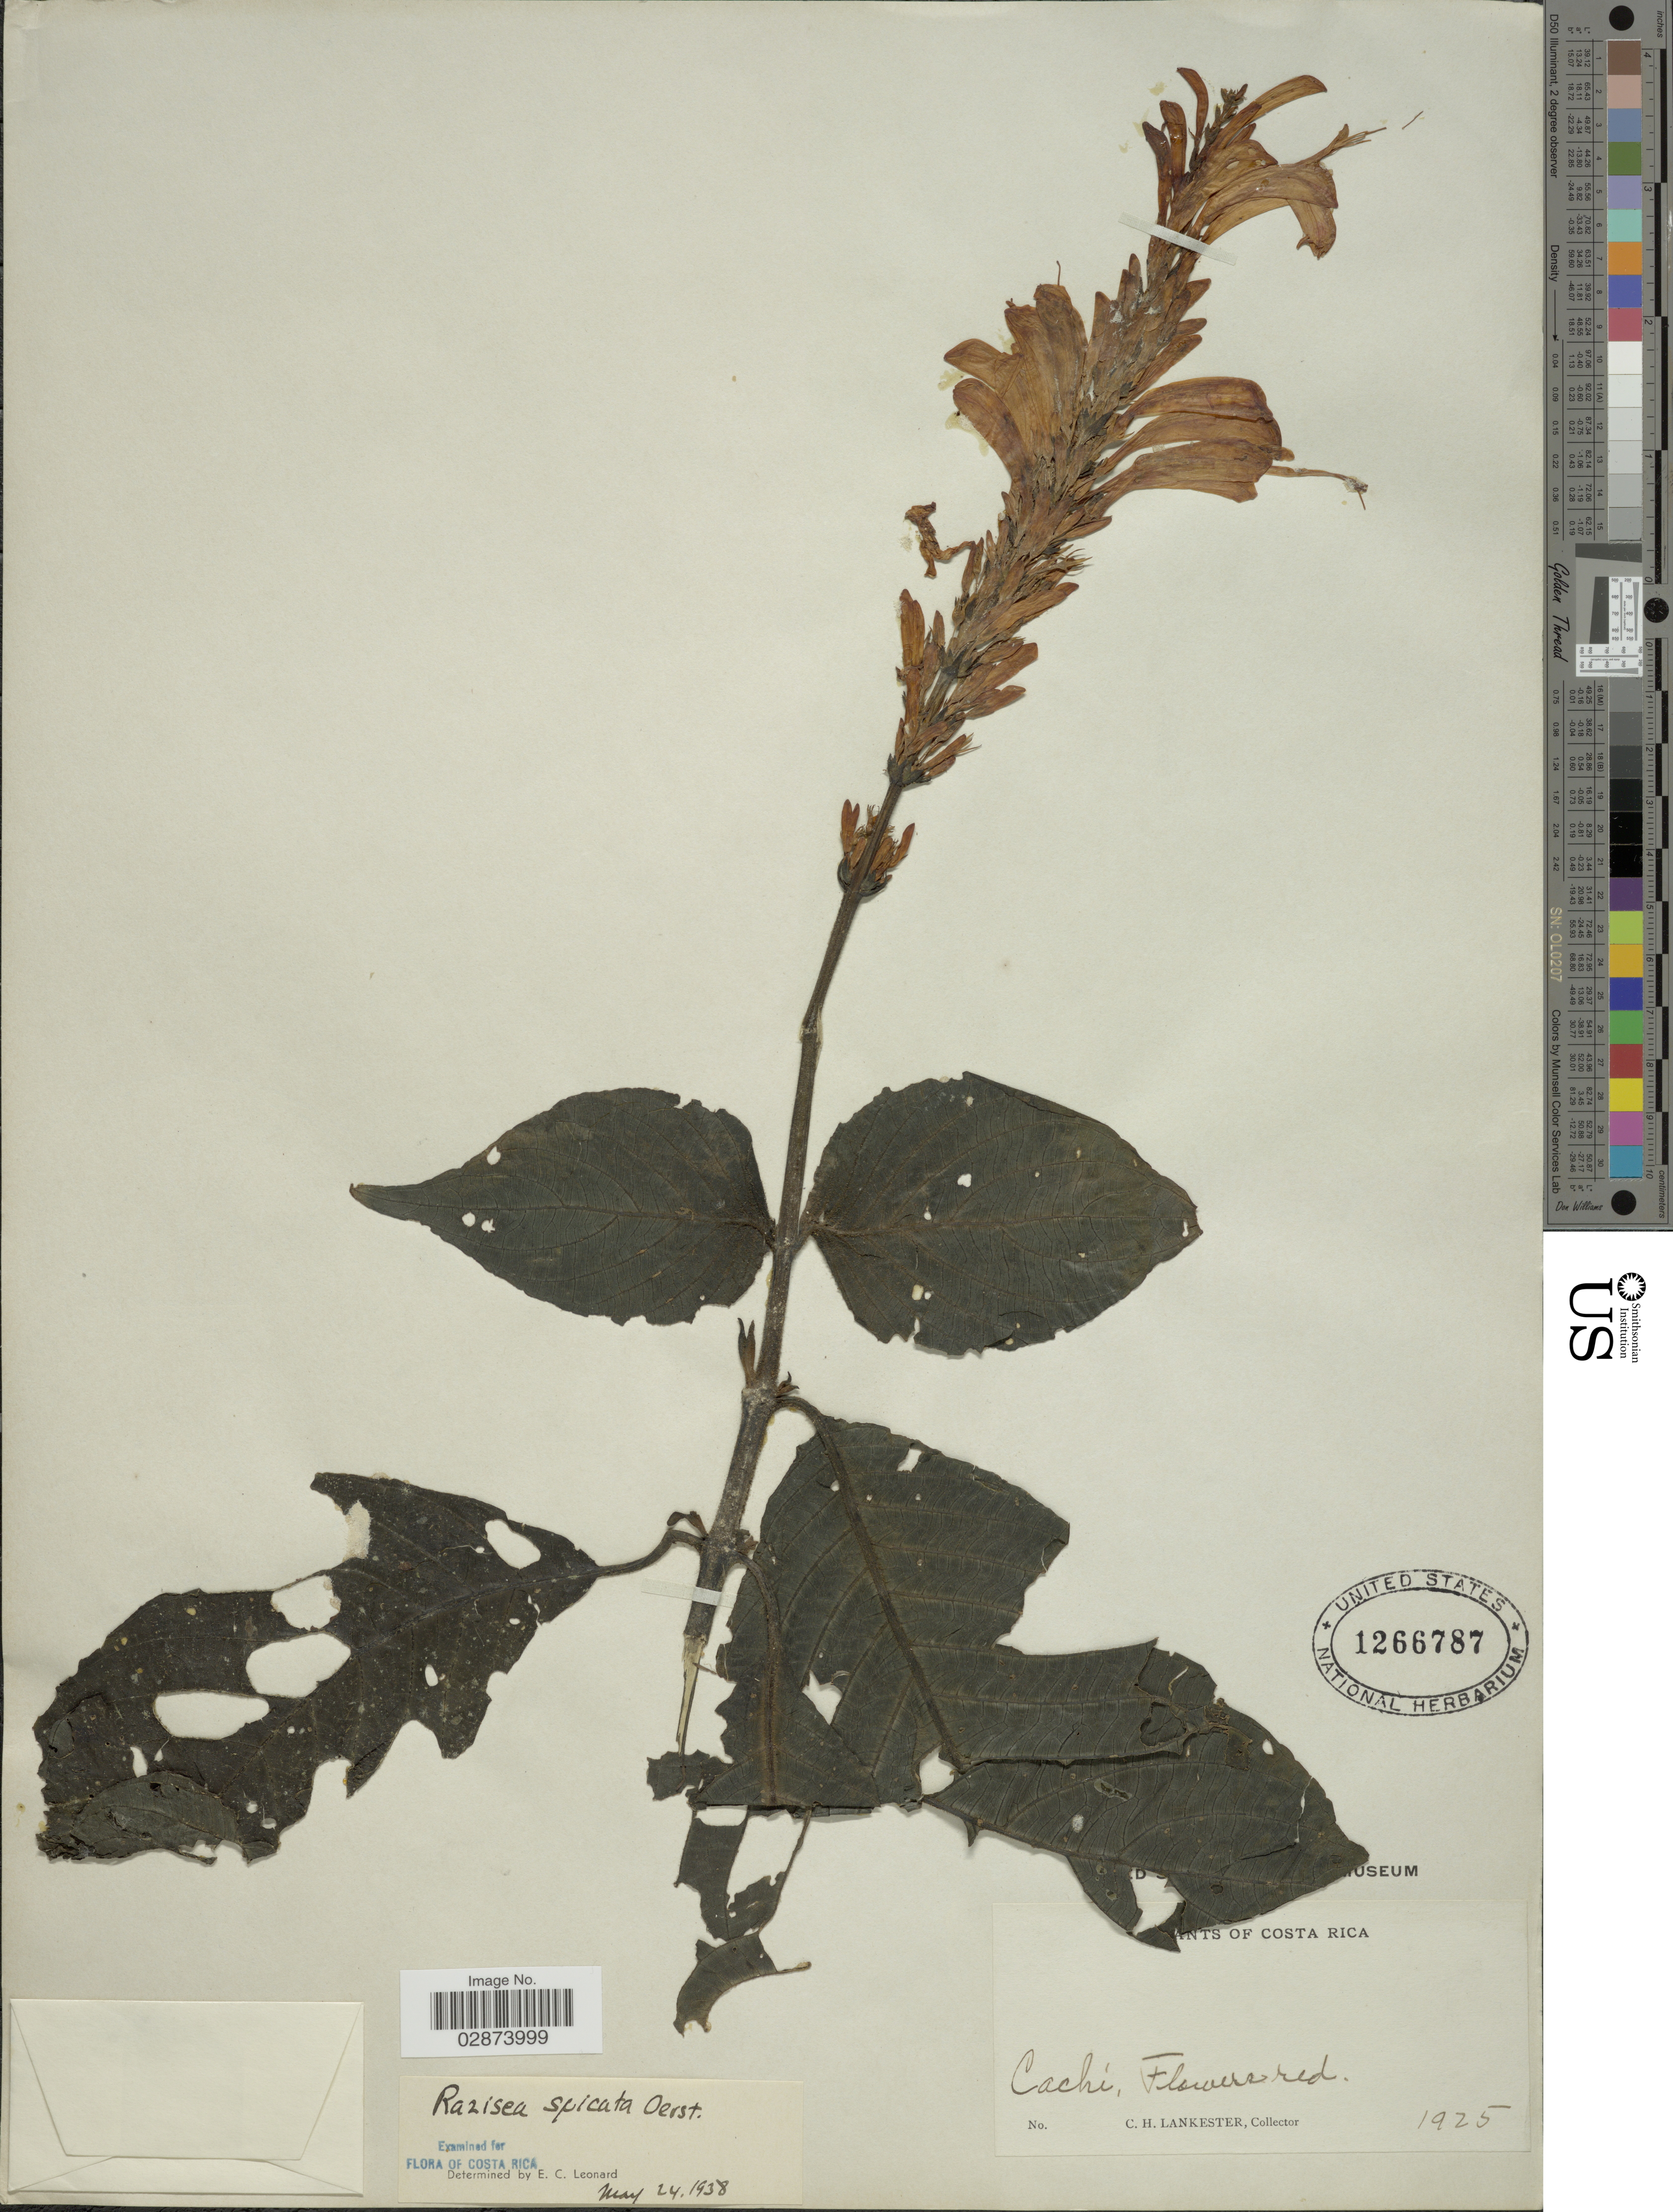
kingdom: Plantae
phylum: Tracheophyta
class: Magnoliopsida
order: Lamiales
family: Acanthaceae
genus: Razisea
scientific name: Razisea spicata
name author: Oerst.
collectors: C. H. Lankester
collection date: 1925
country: Costa Rica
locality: Cachi.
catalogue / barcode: US 1266787